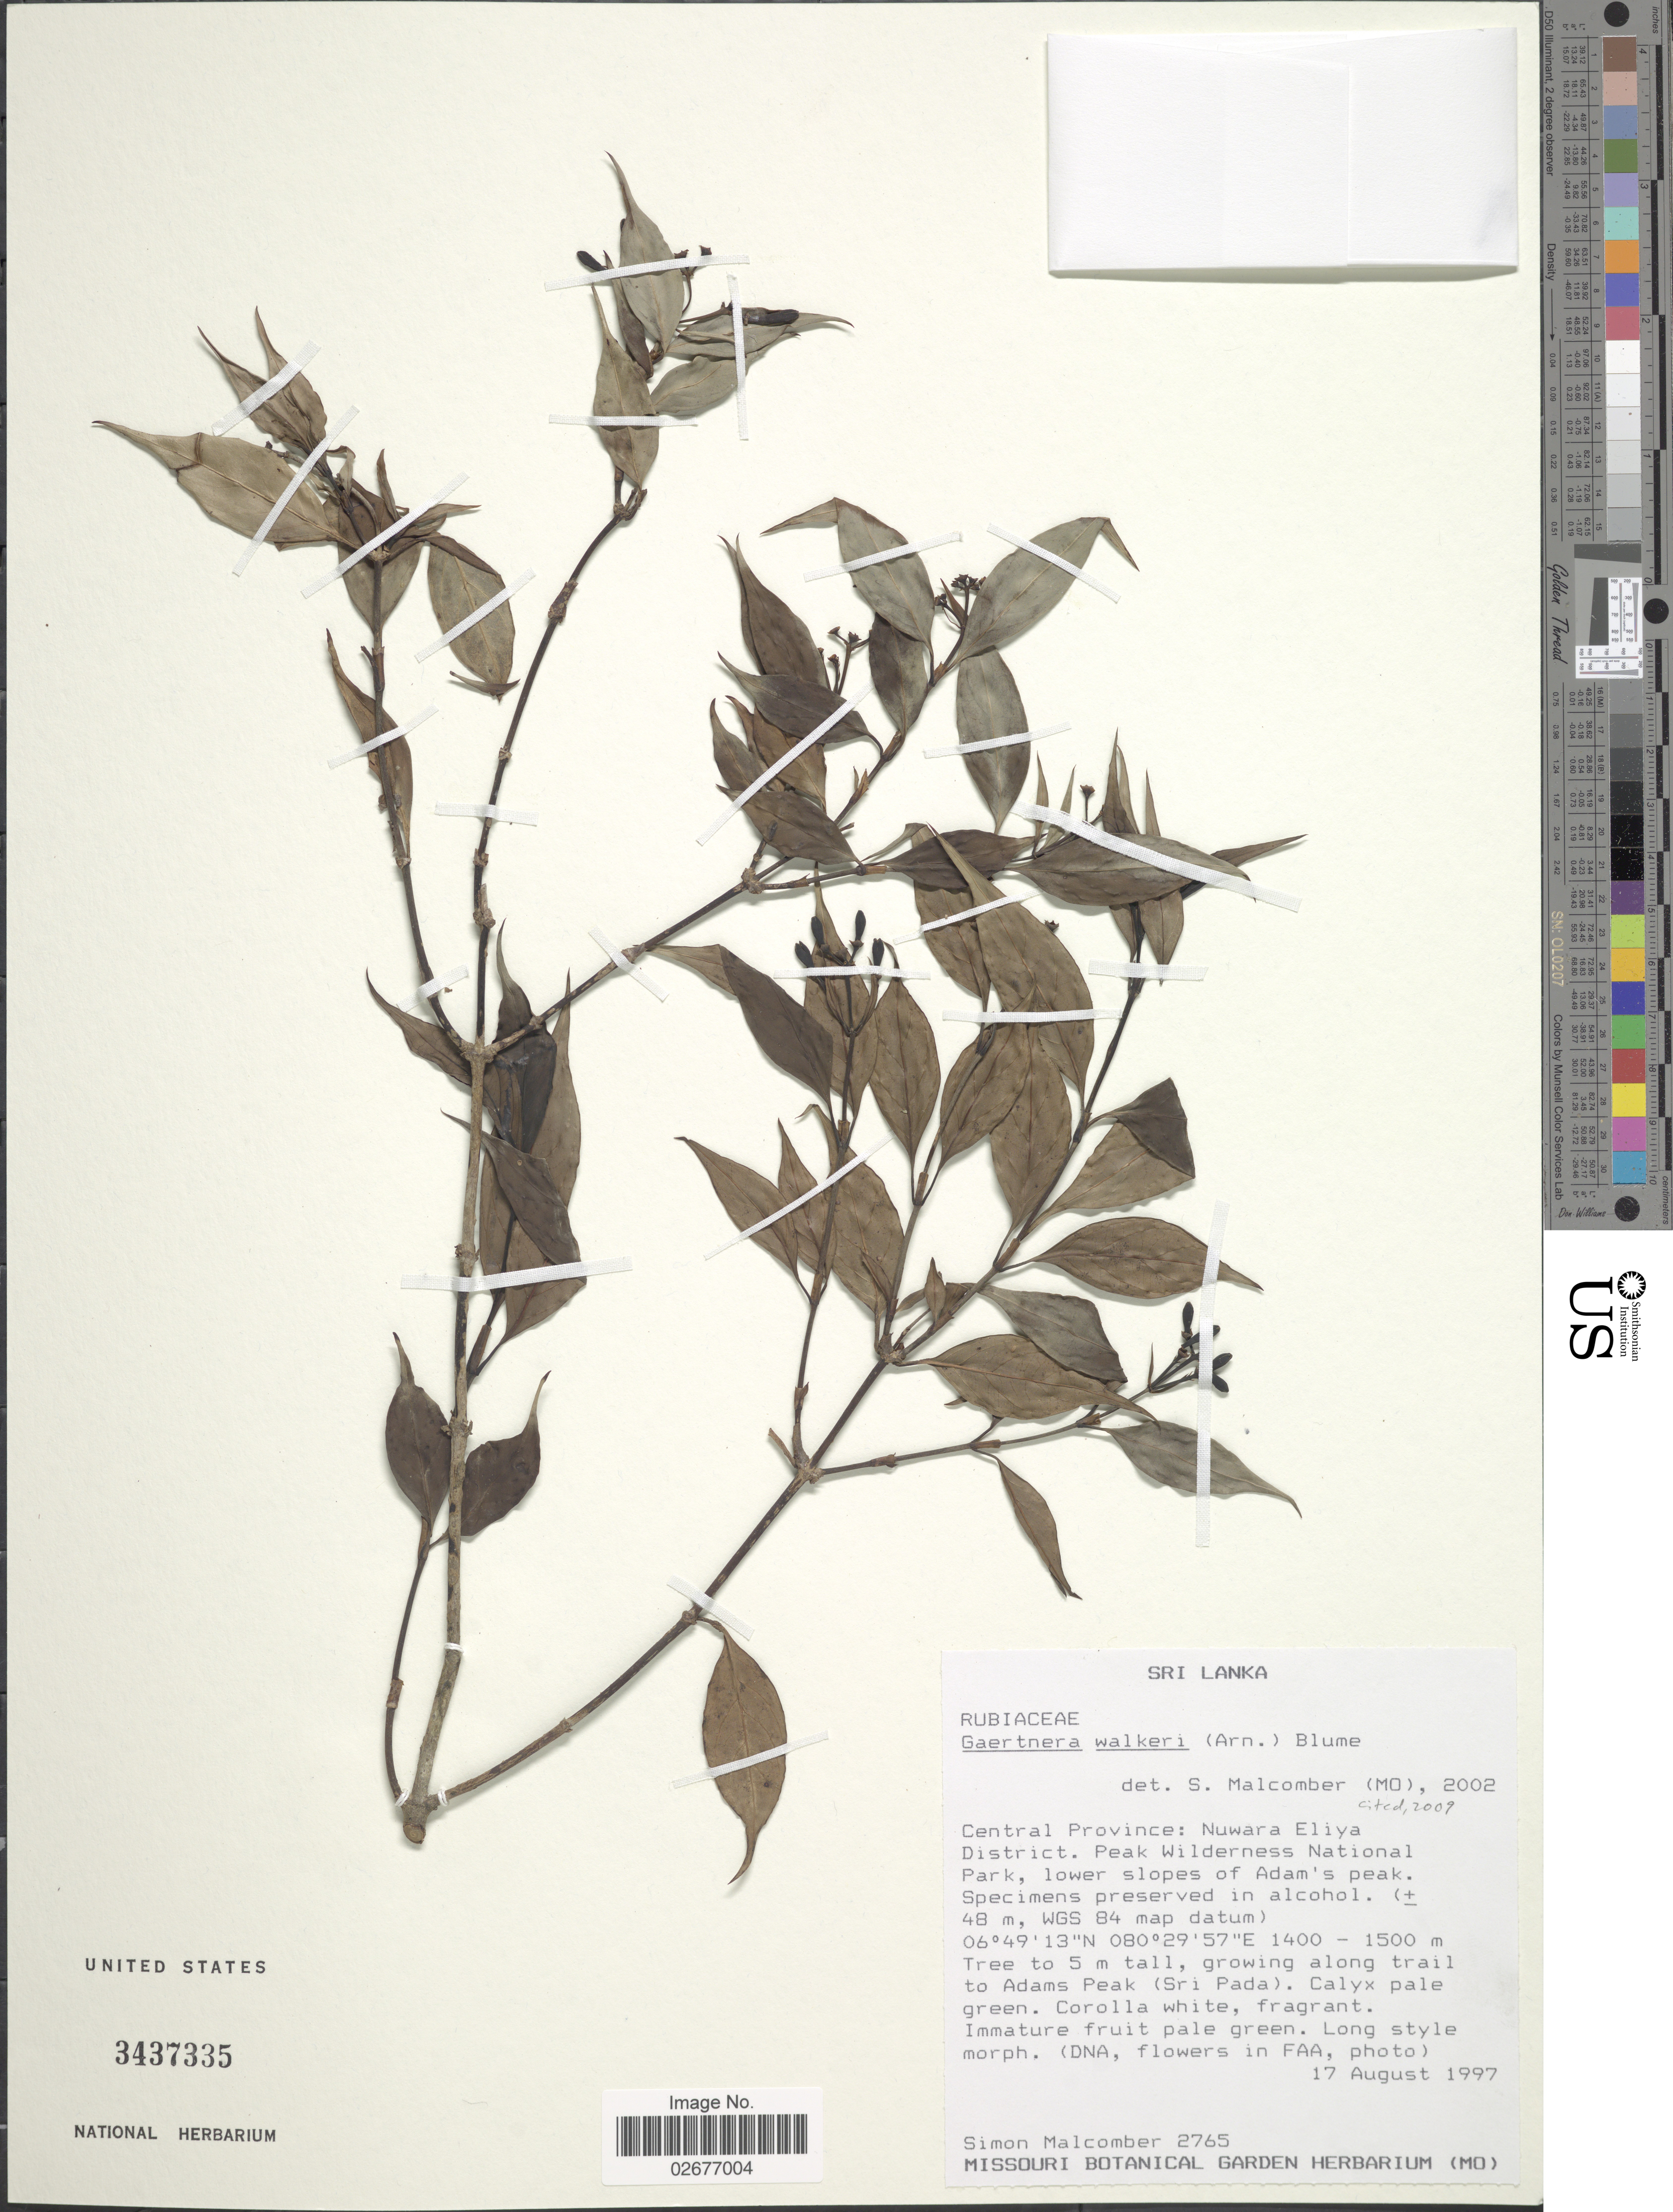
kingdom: Plantae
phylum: Tracheophyta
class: Magnoliopsida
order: Gentianales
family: Rubiaceae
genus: Gaertnera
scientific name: Gaertnera walkeri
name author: (Arn.) Blume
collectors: S. T. Malcomber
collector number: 2765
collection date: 1997-08-17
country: Sri Lanka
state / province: Central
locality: Central province: Nuwara Eliya District, Peak Wilderness National Park, lower slopes of Adam's peak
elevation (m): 1400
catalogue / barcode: US 3437335